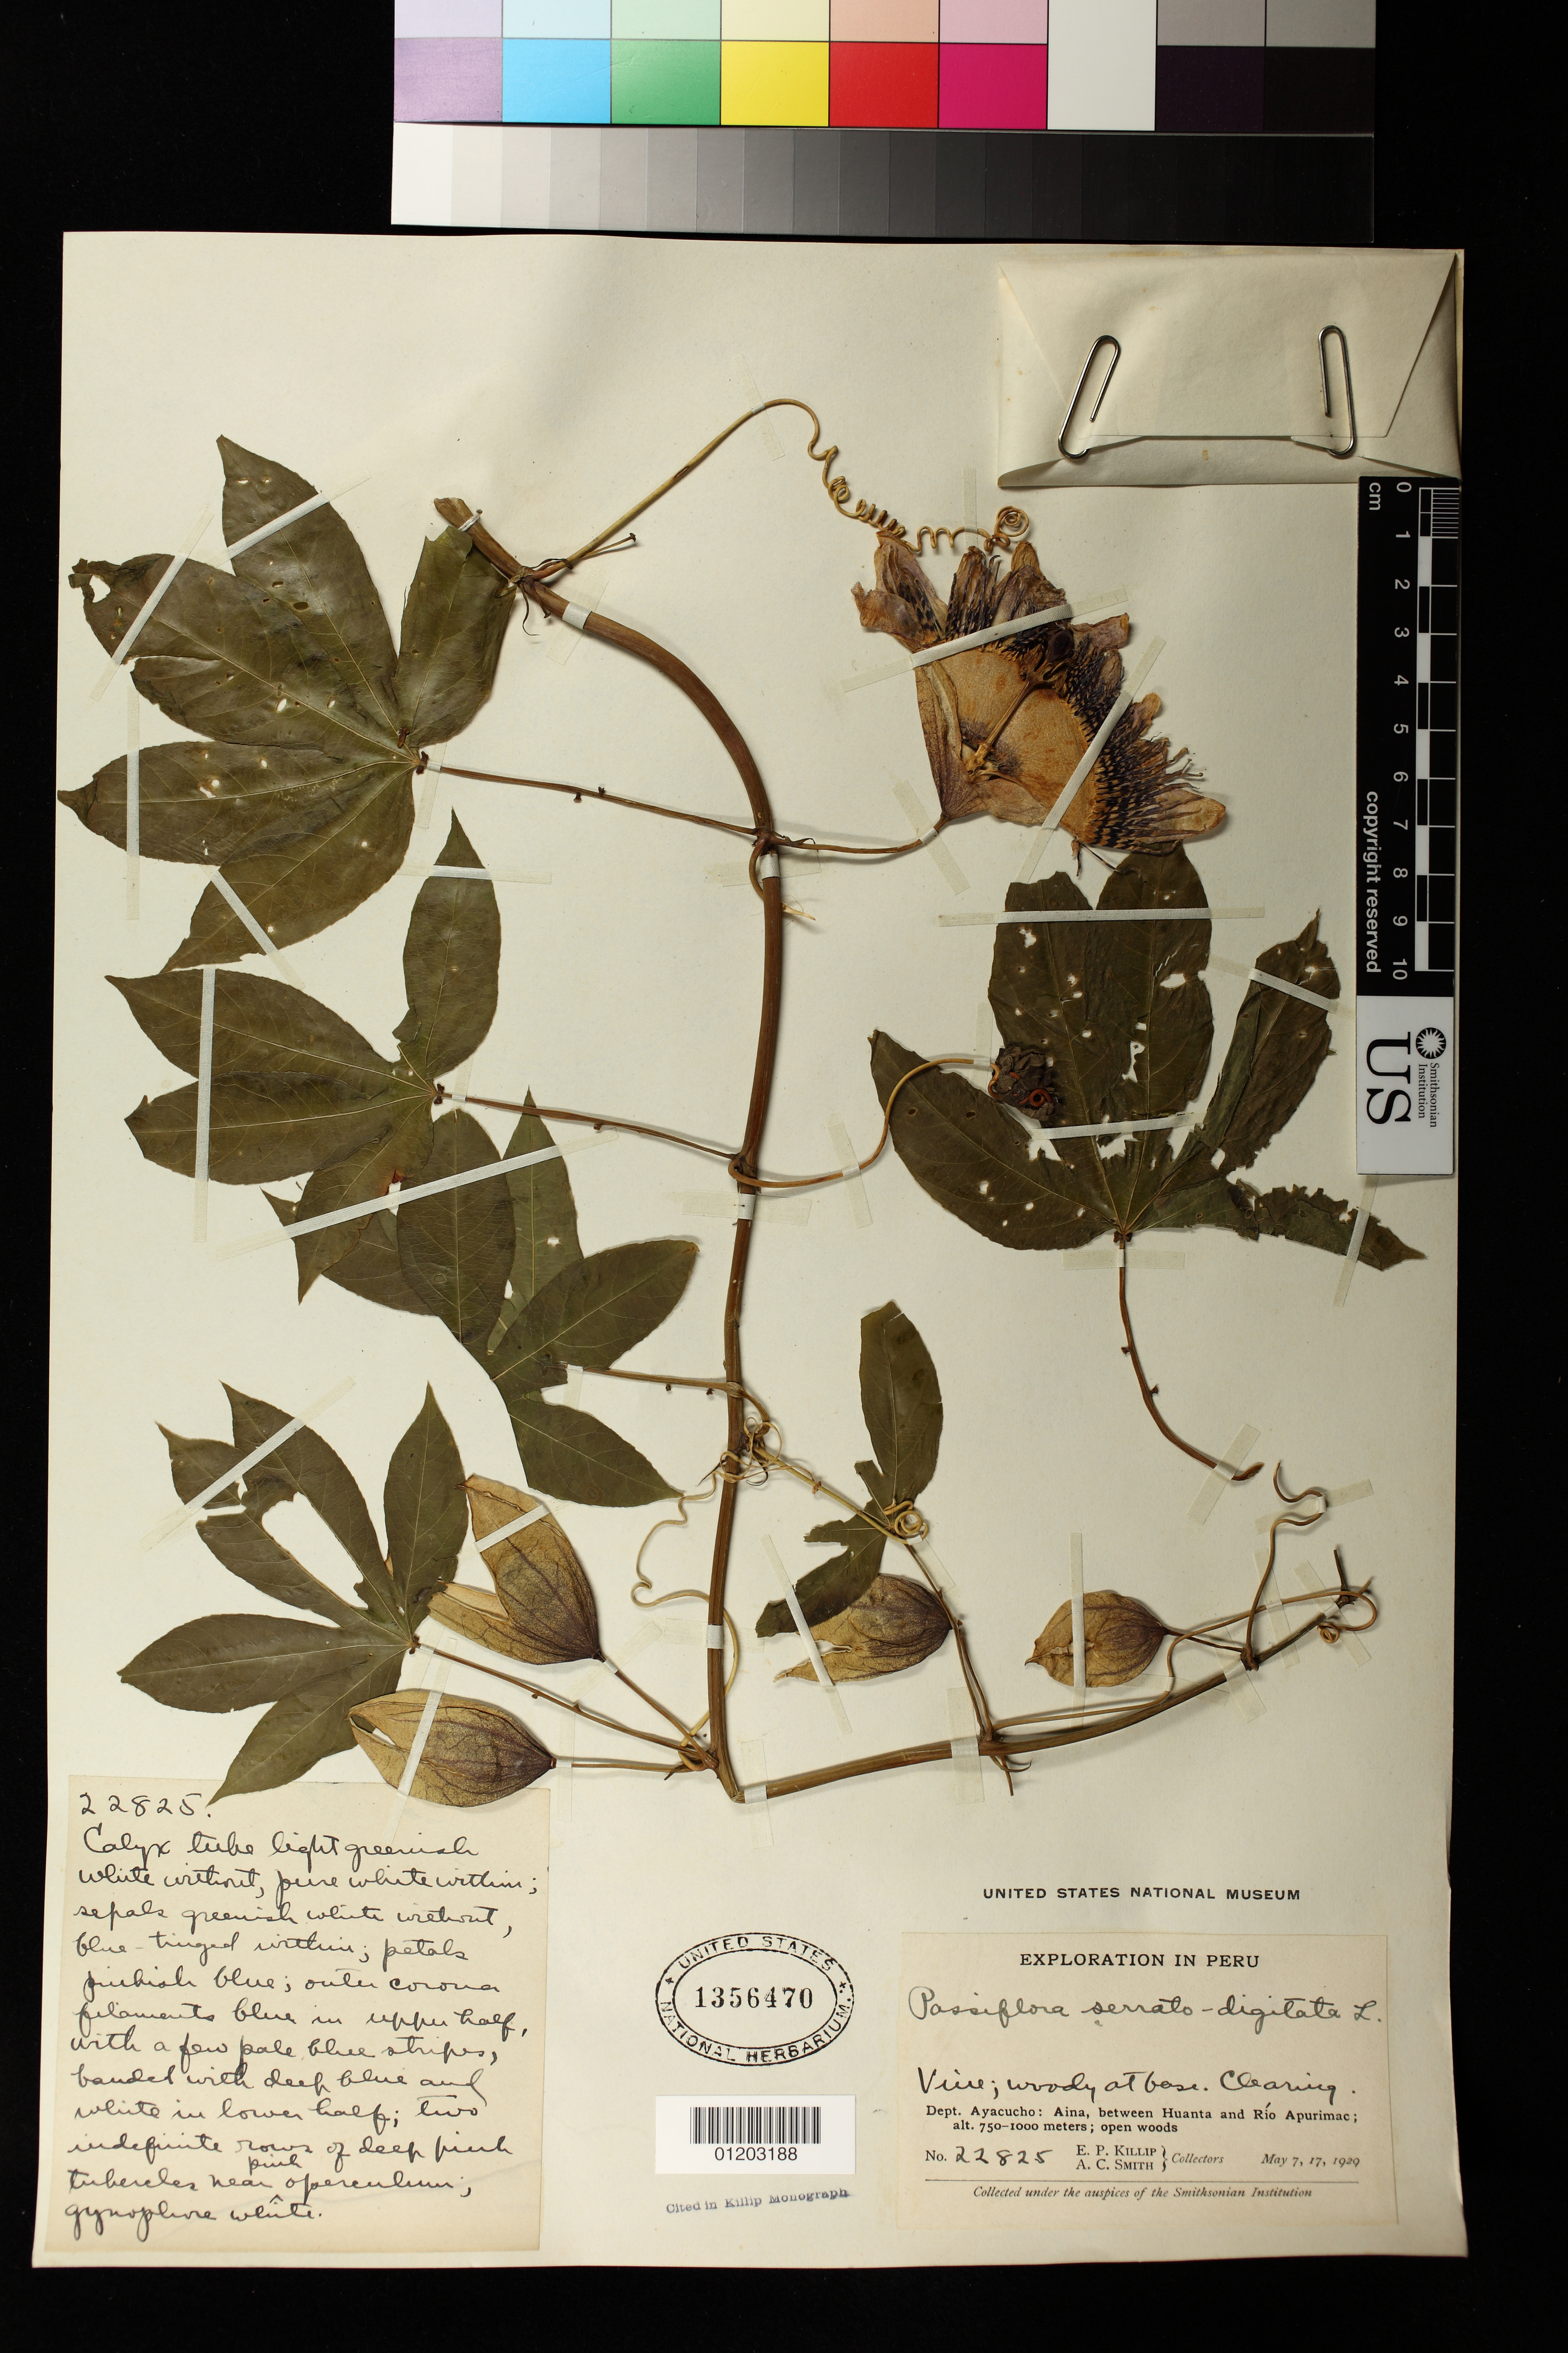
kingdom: Plantae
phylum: Tracheophyta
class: Magnoliopsida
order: Malpighiales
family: Passifloraceae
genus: Passiflora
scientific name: Passiflora serratodigitata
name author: L.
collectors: E. P. Killip & A. C. Smith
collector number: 22825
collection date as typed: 07 May 1929 to 17 May 1929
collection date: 1929-05-07/1929-05-17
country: Peru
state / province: Ayacucho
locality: Aina, between Huanta and Río Apurímac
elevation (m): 750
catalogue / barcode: US 1356470